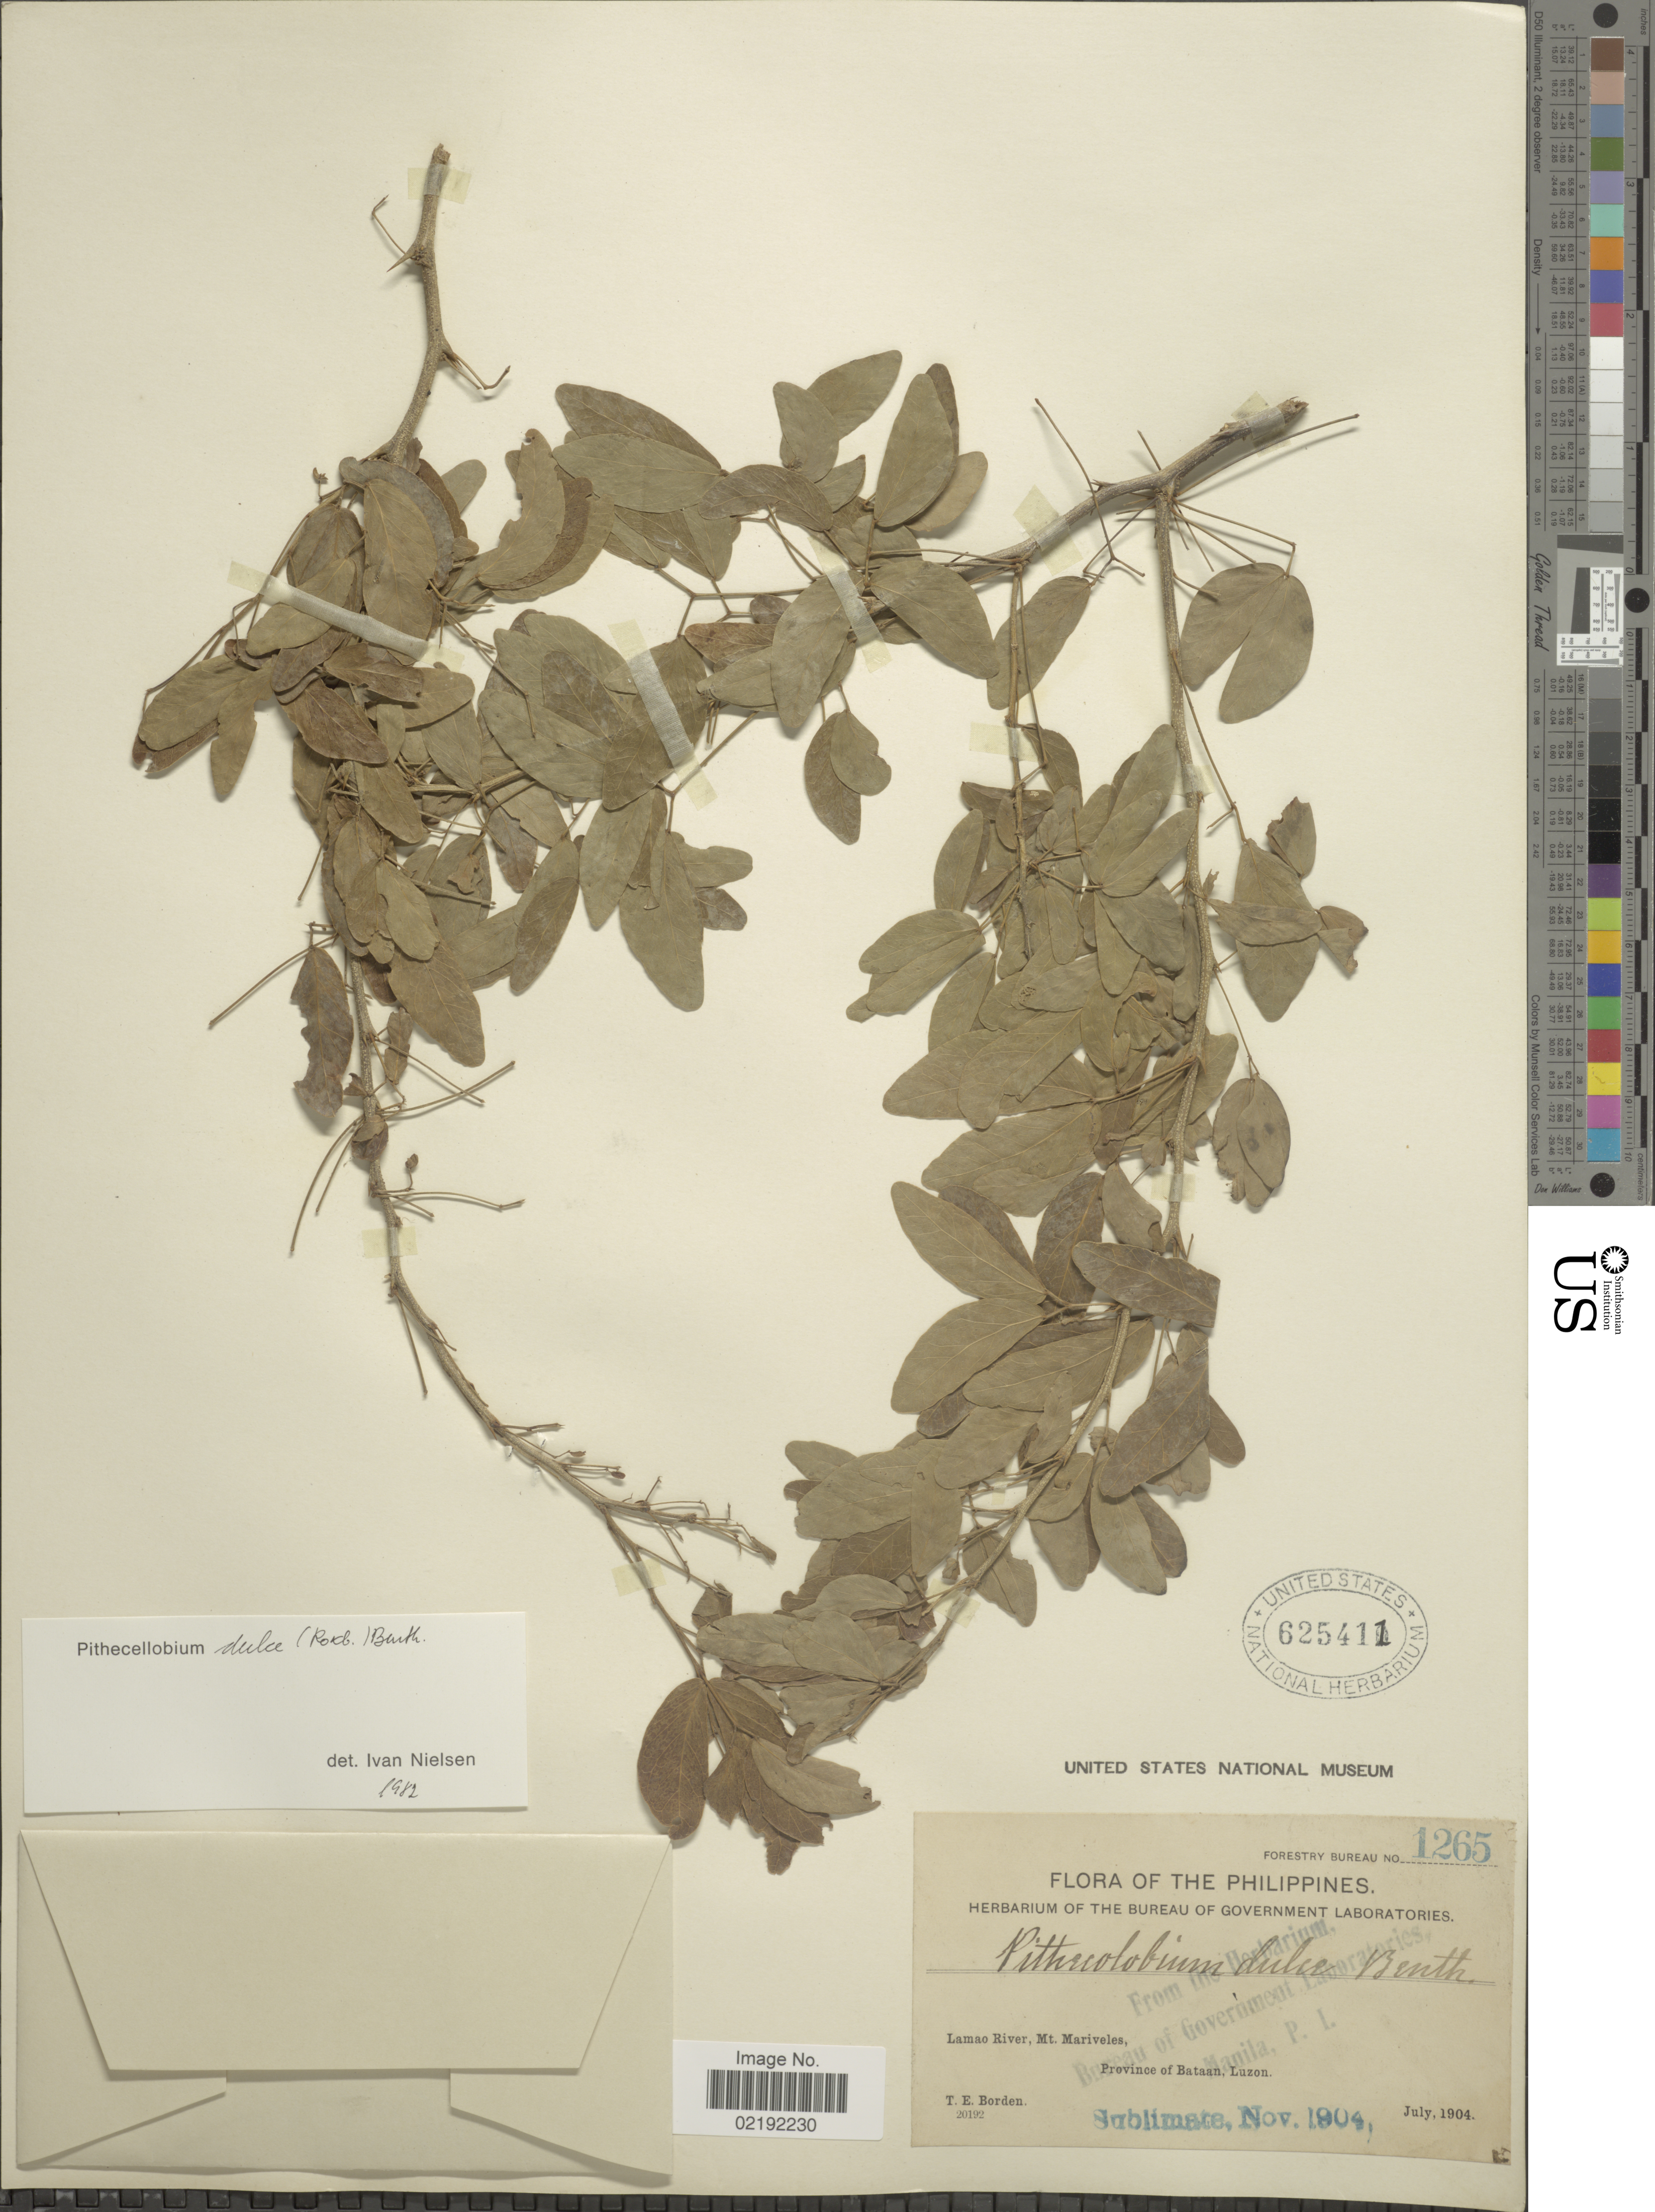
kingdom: Plantae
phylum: Tracheophyta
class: Magnoliopsida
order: Fabales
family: Fabaceae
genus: Pithecellobium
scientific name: Pithecellobium dulce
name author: (Roxb.) Benth.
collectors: T. E. Borden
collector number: Forestry Bureau 1265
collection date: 1904-07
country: Philippines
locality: Lamao River, Mt. Mariveles, Province of Bataan, Luzon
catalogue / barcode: US 625411